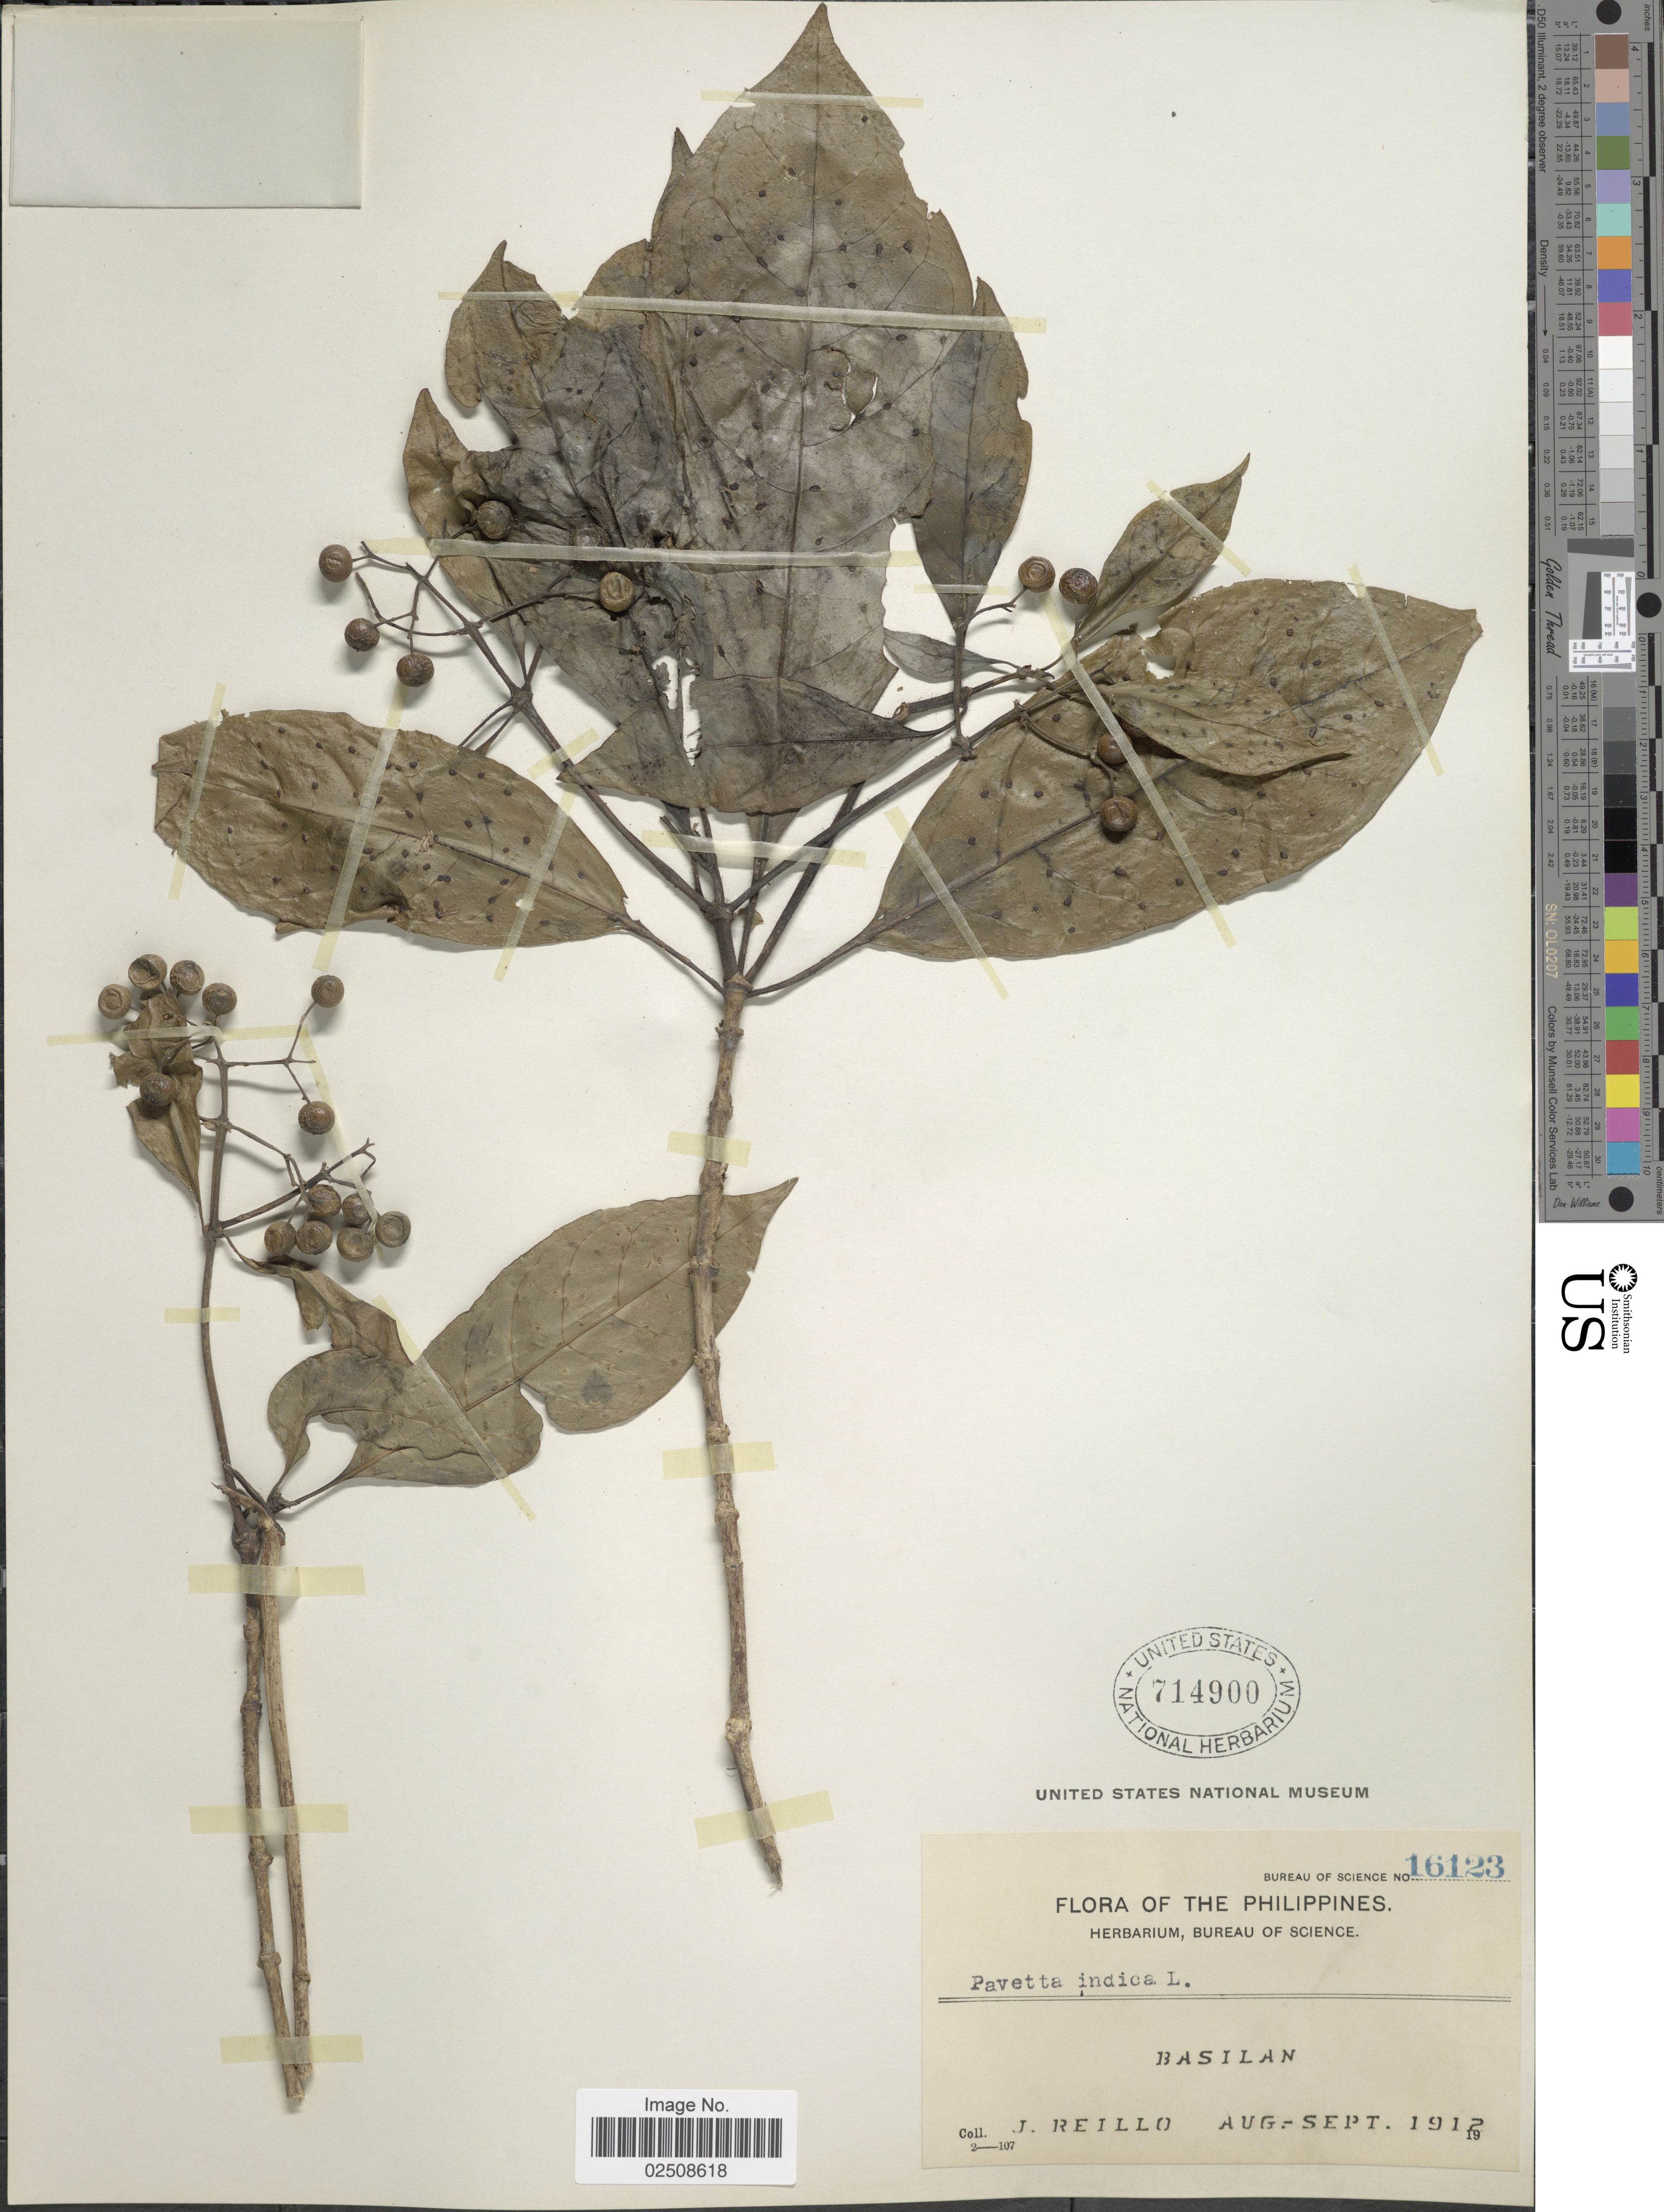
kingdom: Plantae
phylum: Tracheophyta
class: Magnoliopsida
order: Gentianales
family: Rubiaceae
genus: Pavetta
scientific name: Pavetta indica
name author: L.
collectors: J. Reillo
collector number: Bureau of Science 16123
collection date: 1912-08/1912-09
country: Philippines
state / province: Muslim Mindanao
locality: Basilan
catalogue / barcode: US 714900